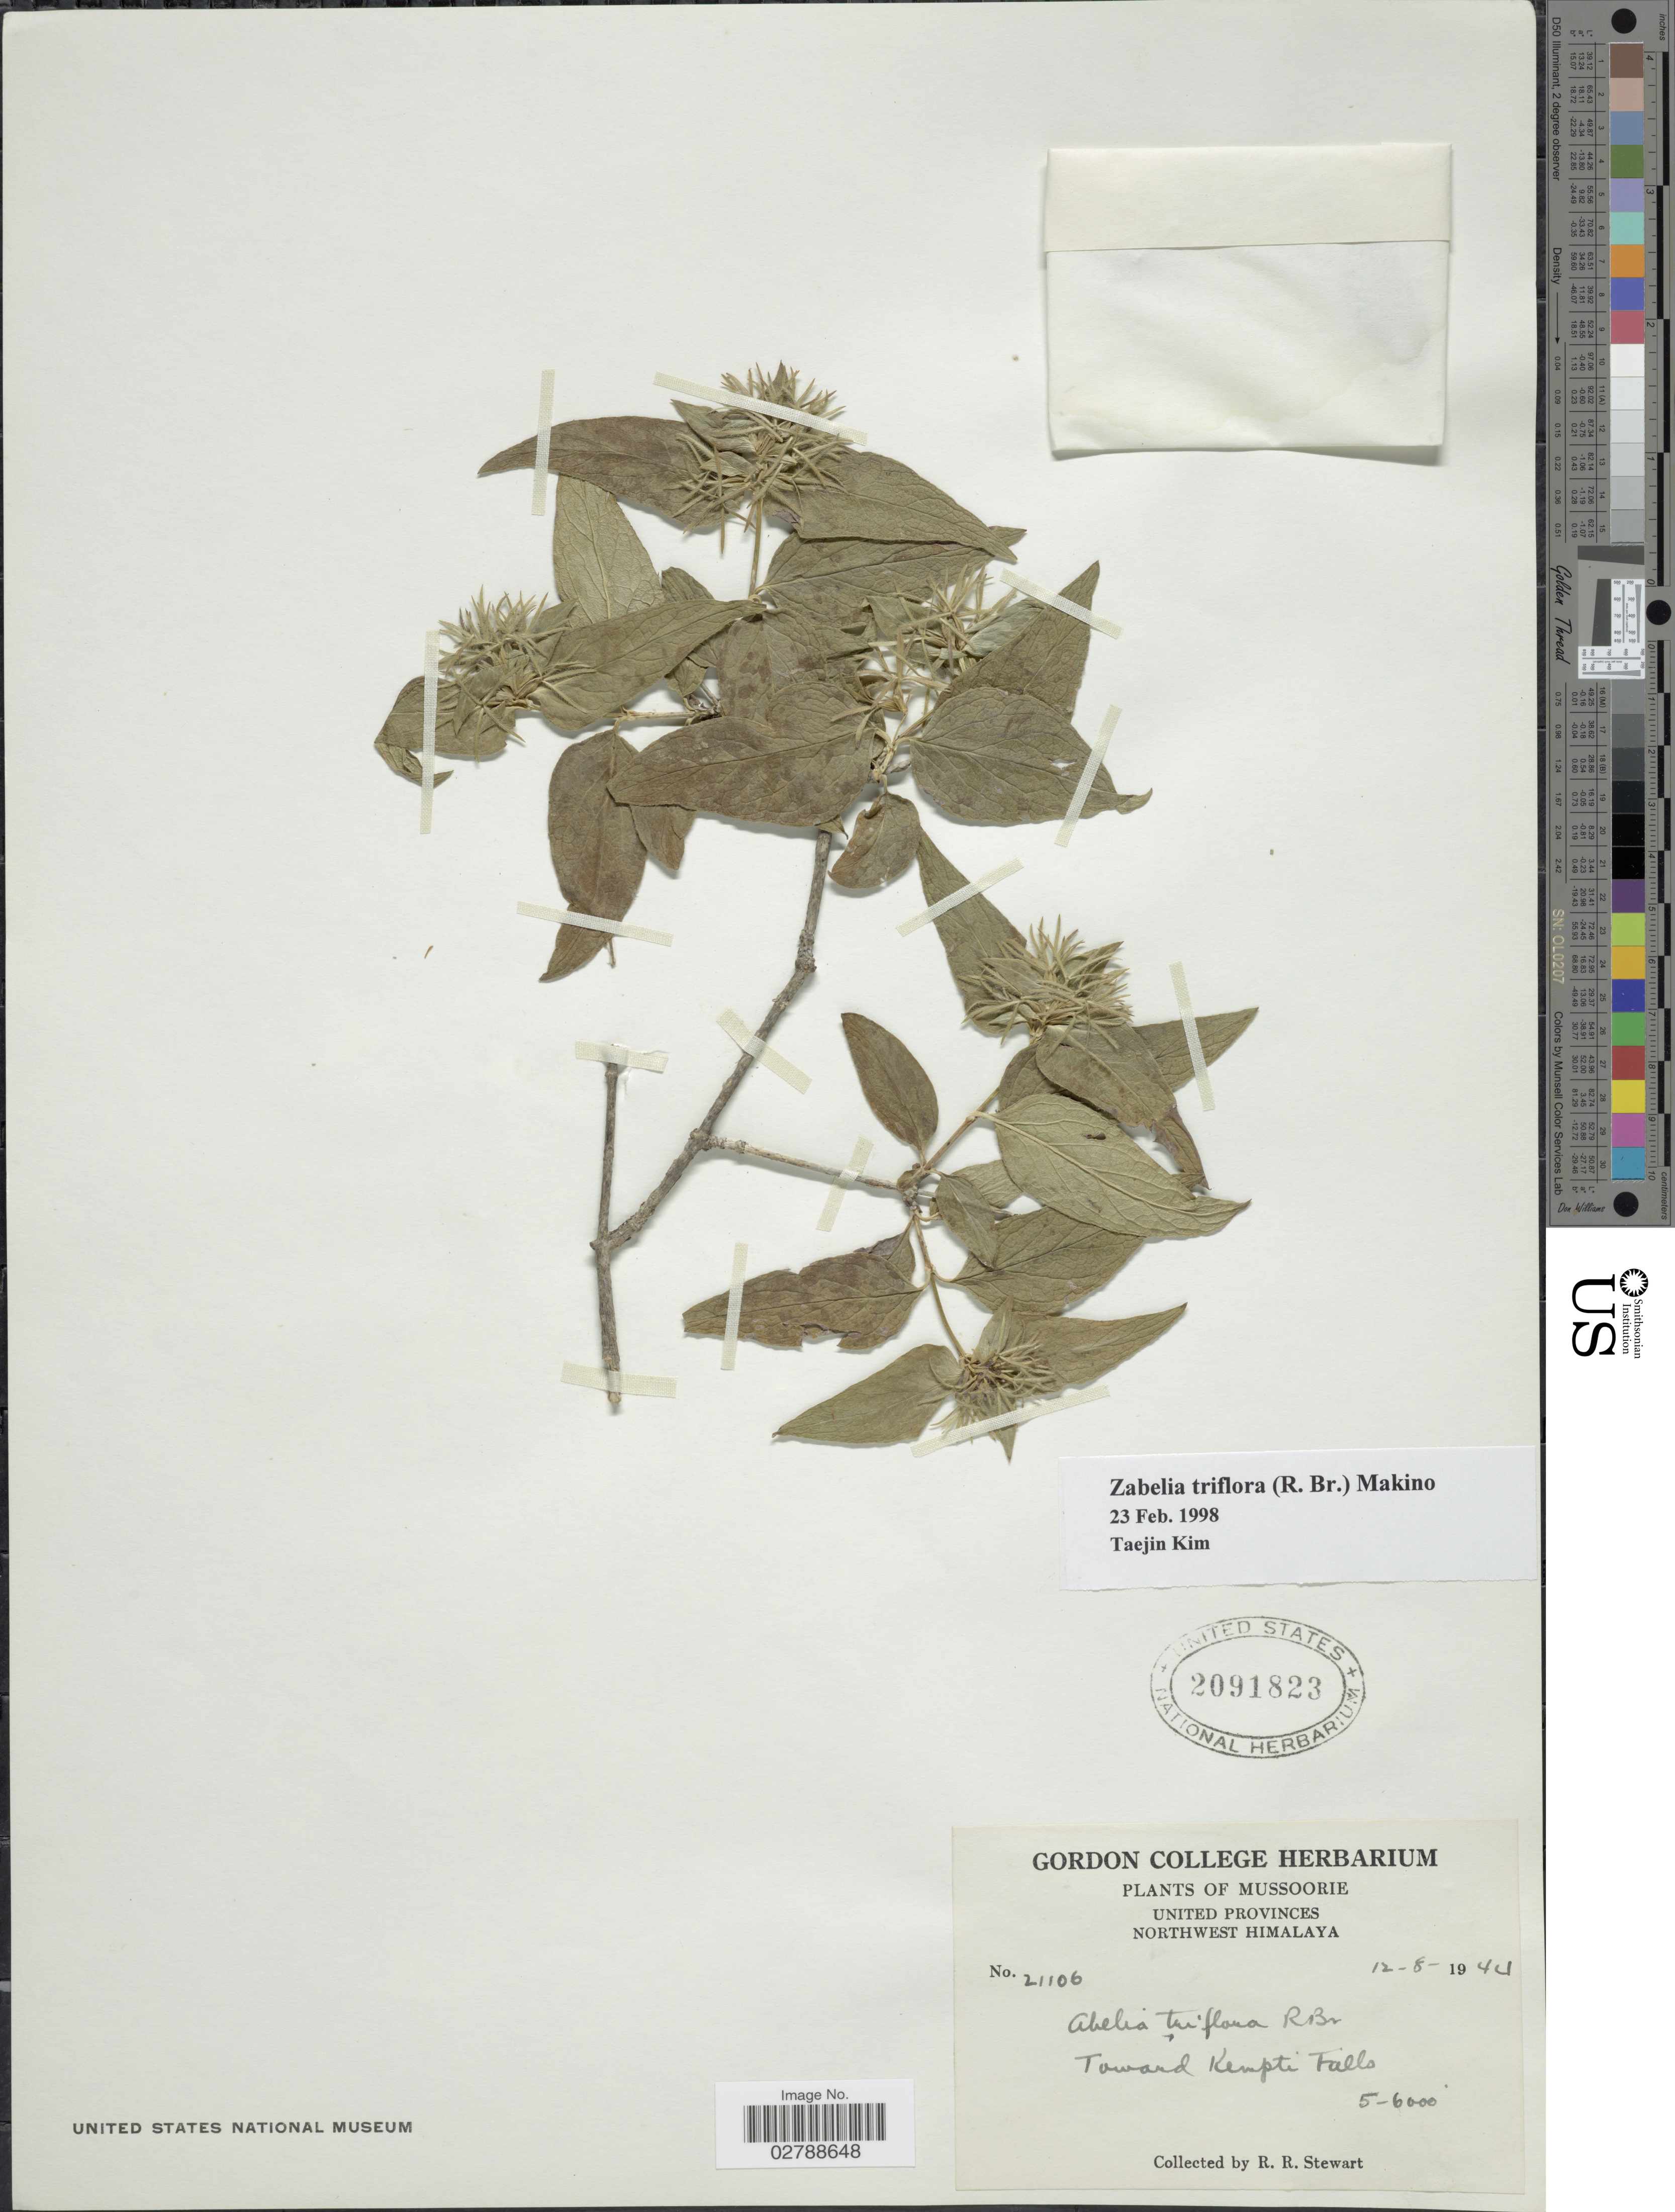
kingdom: Plantae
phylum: Tracheophyta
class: Magnoliopsida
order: Dipsacales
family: Caprifoliaceae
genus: Zabelia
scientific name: Zabelia triflora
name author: (R. Br. ex Wall.) Makino ex Hisauti & H. Hara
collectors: R. R. Stewart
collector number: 21106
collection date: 1944-08-12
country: India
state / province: Uttarakhand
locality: Mussoorie, United Provinces, Northwest Himalaya, Toward Kempti Falls.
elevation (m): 1524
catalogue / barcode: US 2091823